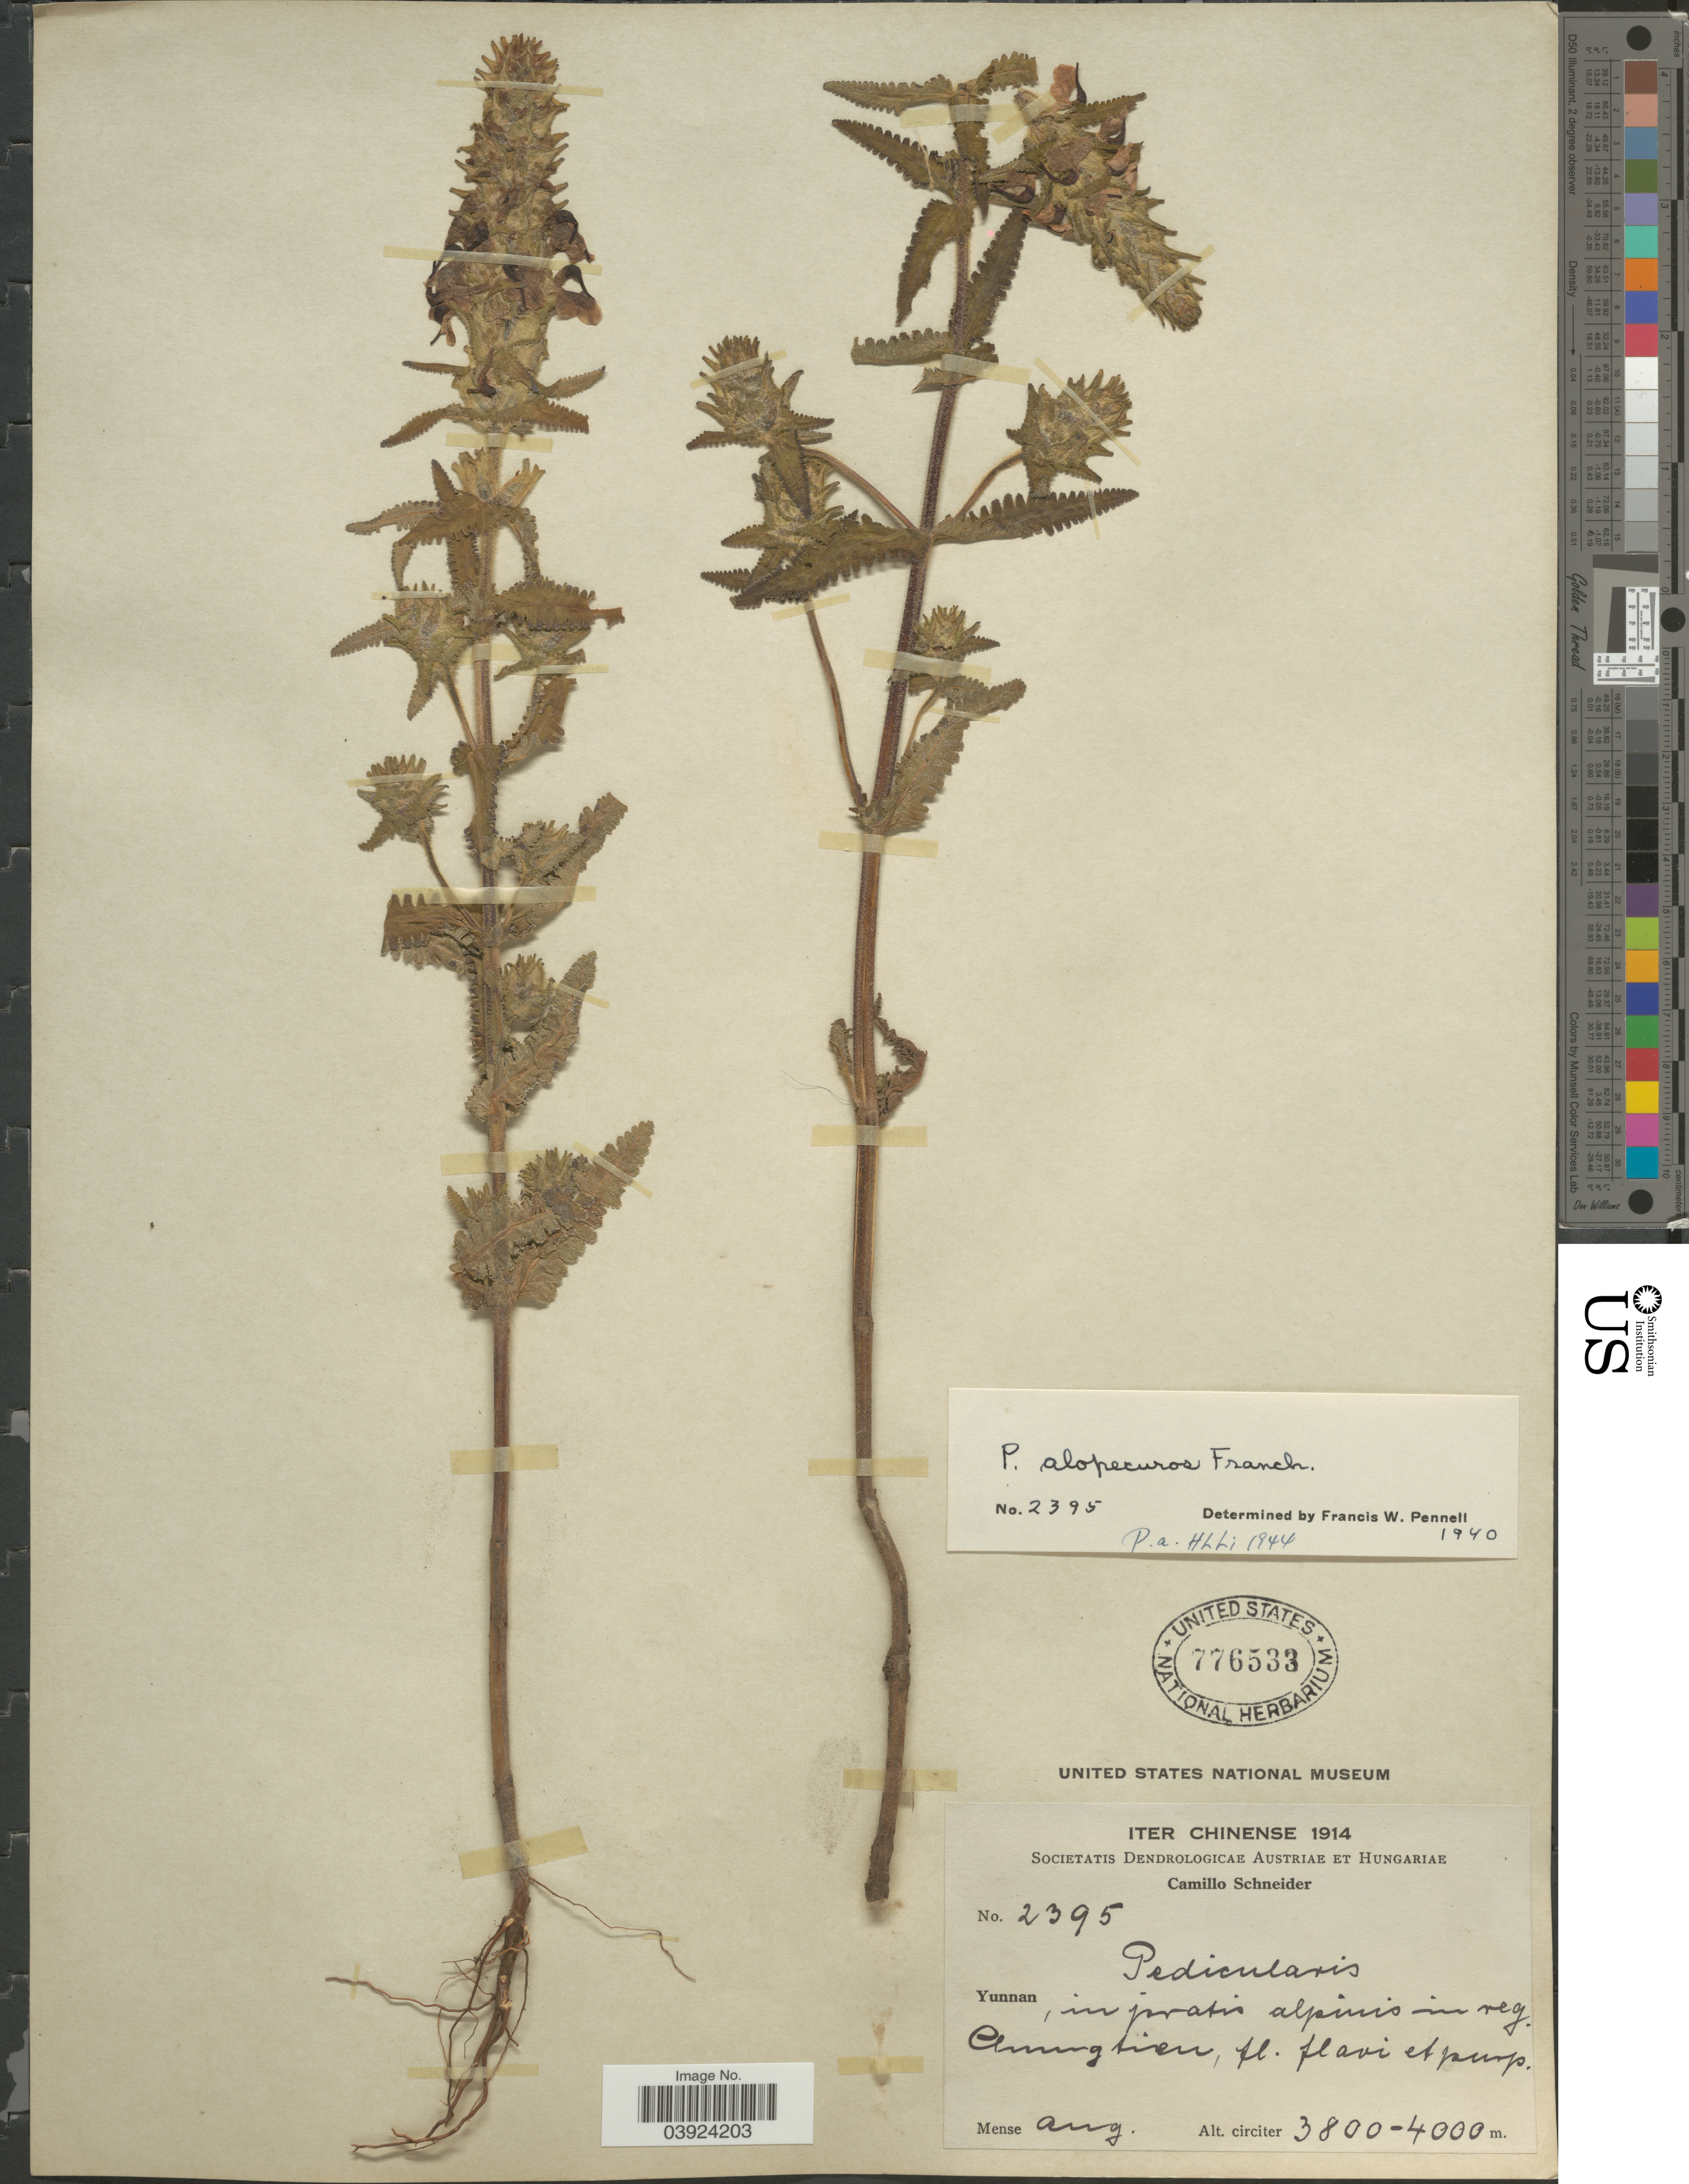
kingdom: Plantae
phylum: Tracheophyta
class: Magnoliopsida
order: Lamiales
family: Orobanchaceae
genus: Pedicularis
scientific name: Pedicularis alopecuros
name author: Franch. ex Maxim.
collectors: C. K. Schneider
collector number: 2395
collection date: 1914-08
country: China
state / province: Yunnan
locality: Chung tien.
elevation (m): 3800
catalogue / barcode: US 776533